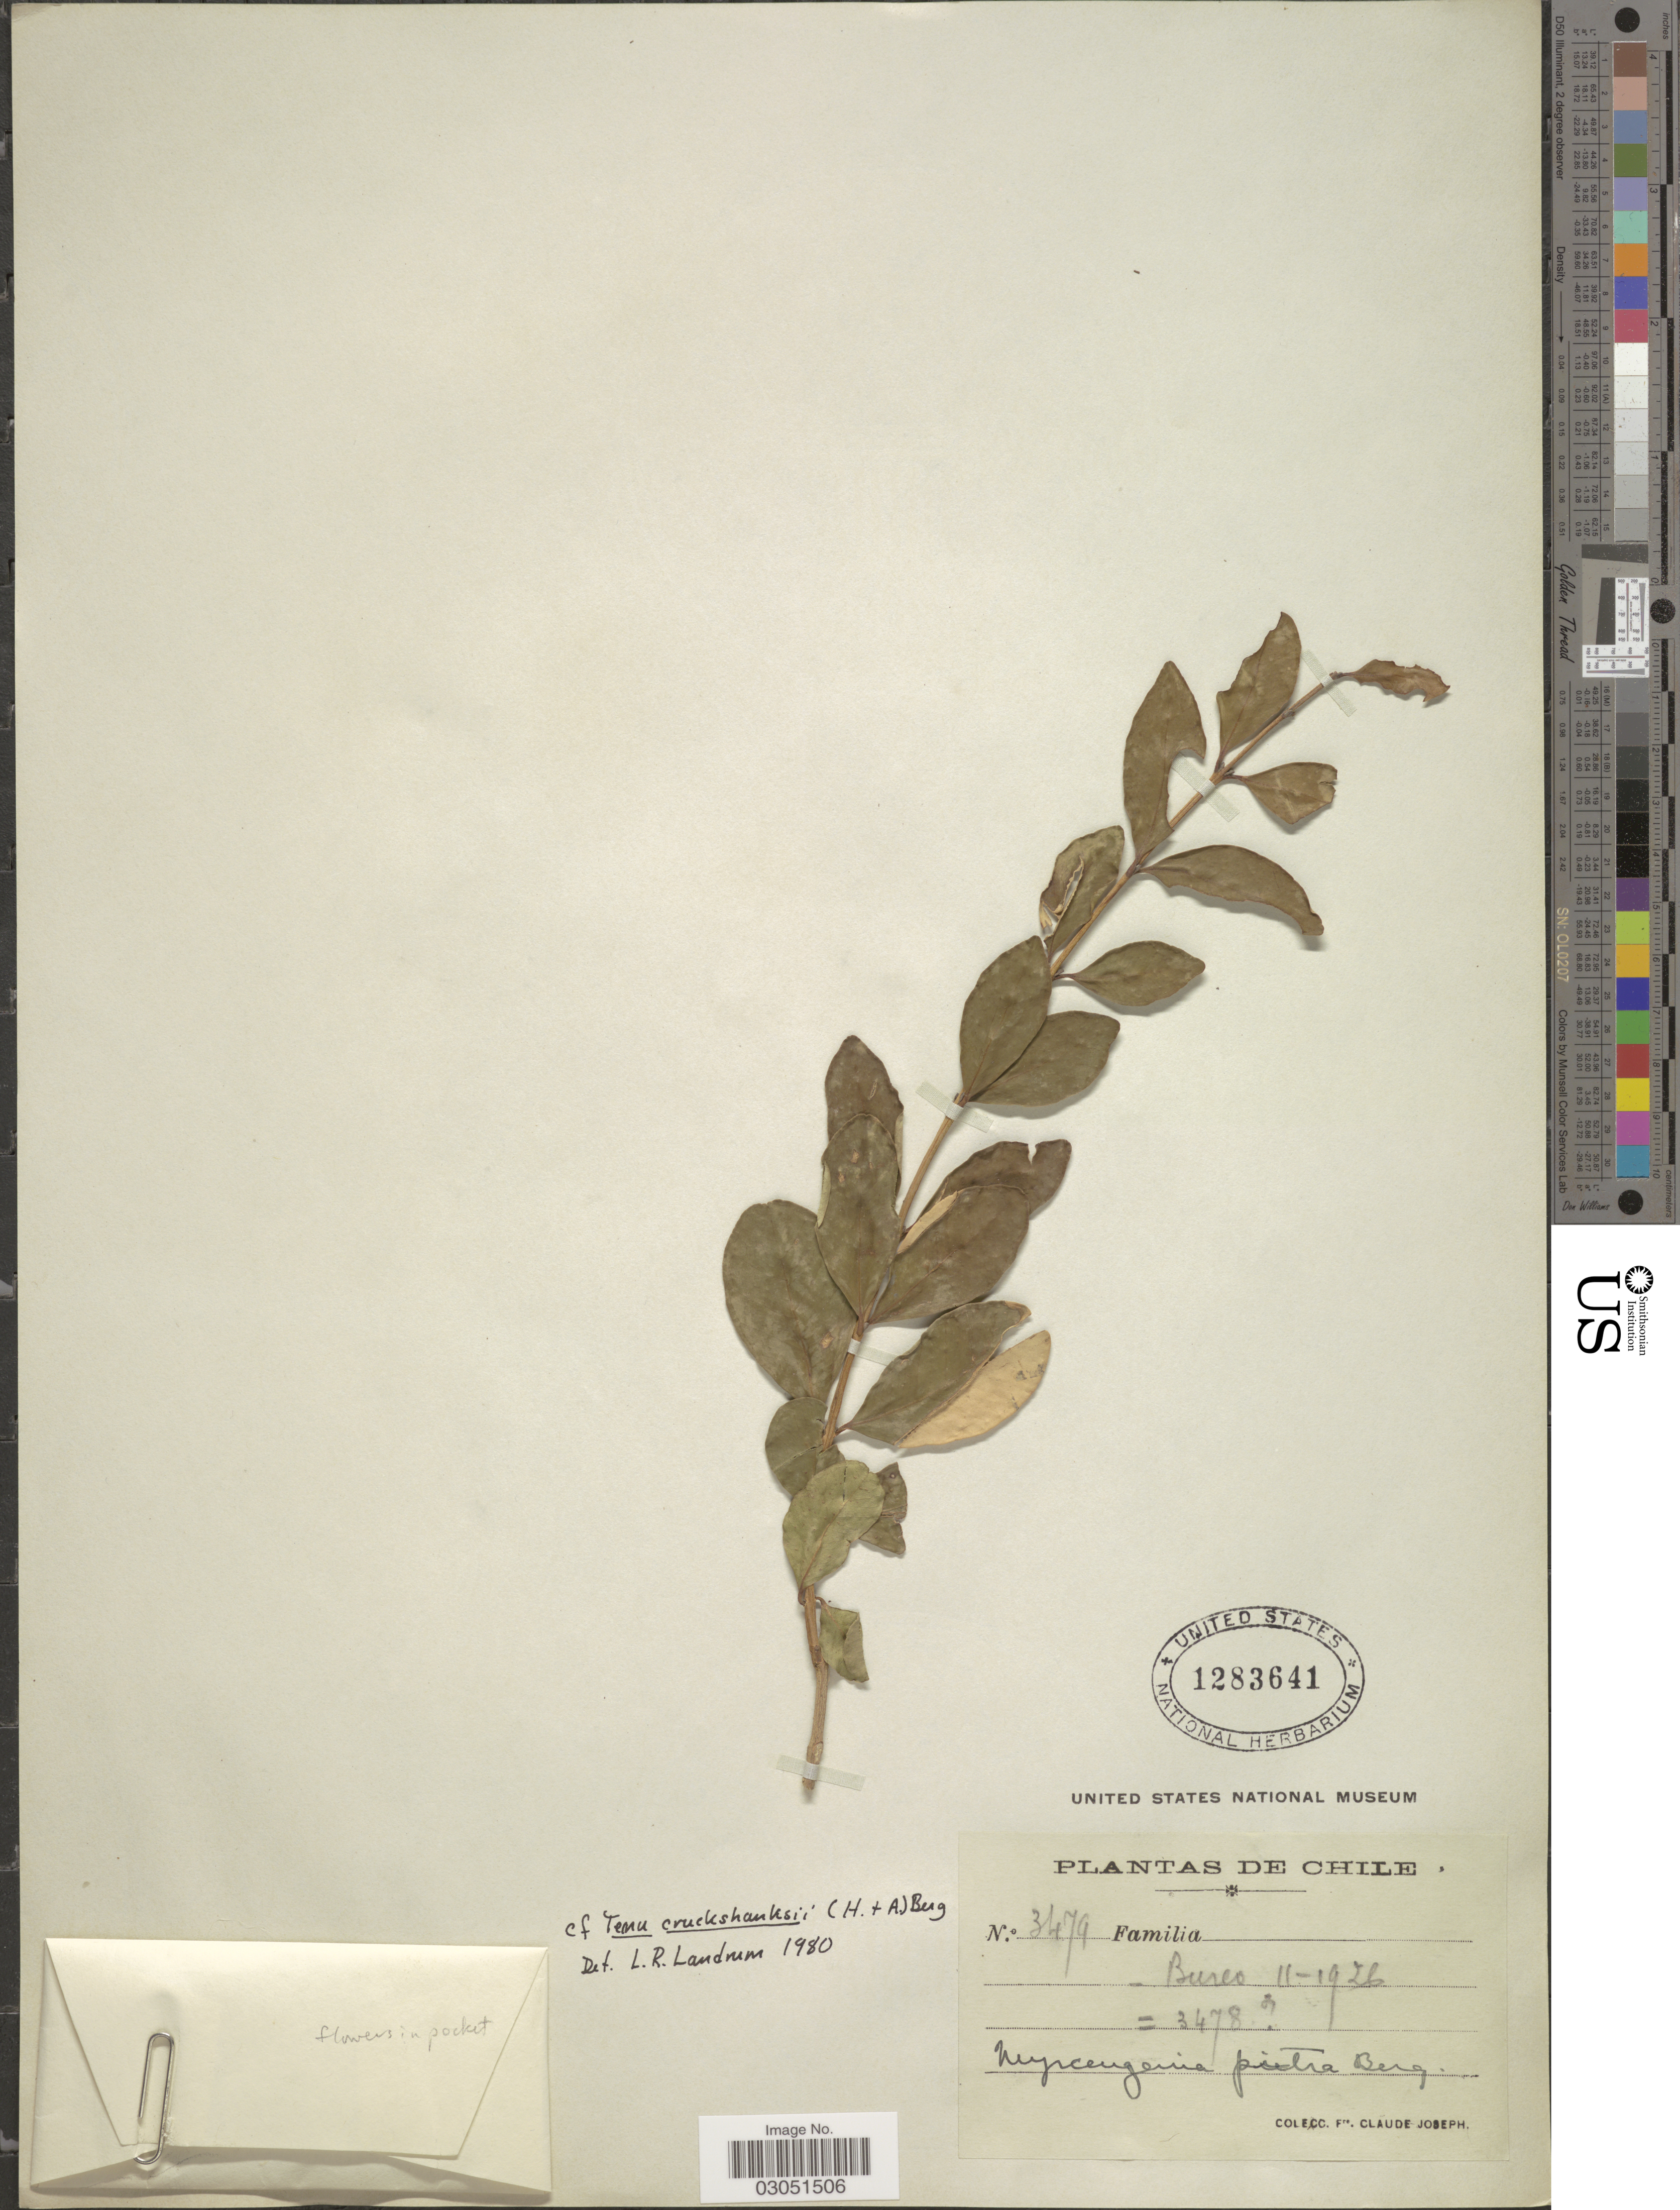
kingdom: Plantae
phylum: Tracheophyta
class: Magnoliopsida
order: Myrtales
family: Myrtaceae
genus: Temu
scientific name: Temu cruckshanksii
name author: (Hook. & Arn.) O. Berg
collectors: Bro. Claude-Joseph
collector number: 3479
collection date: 1926-11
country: Chile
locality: Burco.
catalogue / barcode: US 1283641